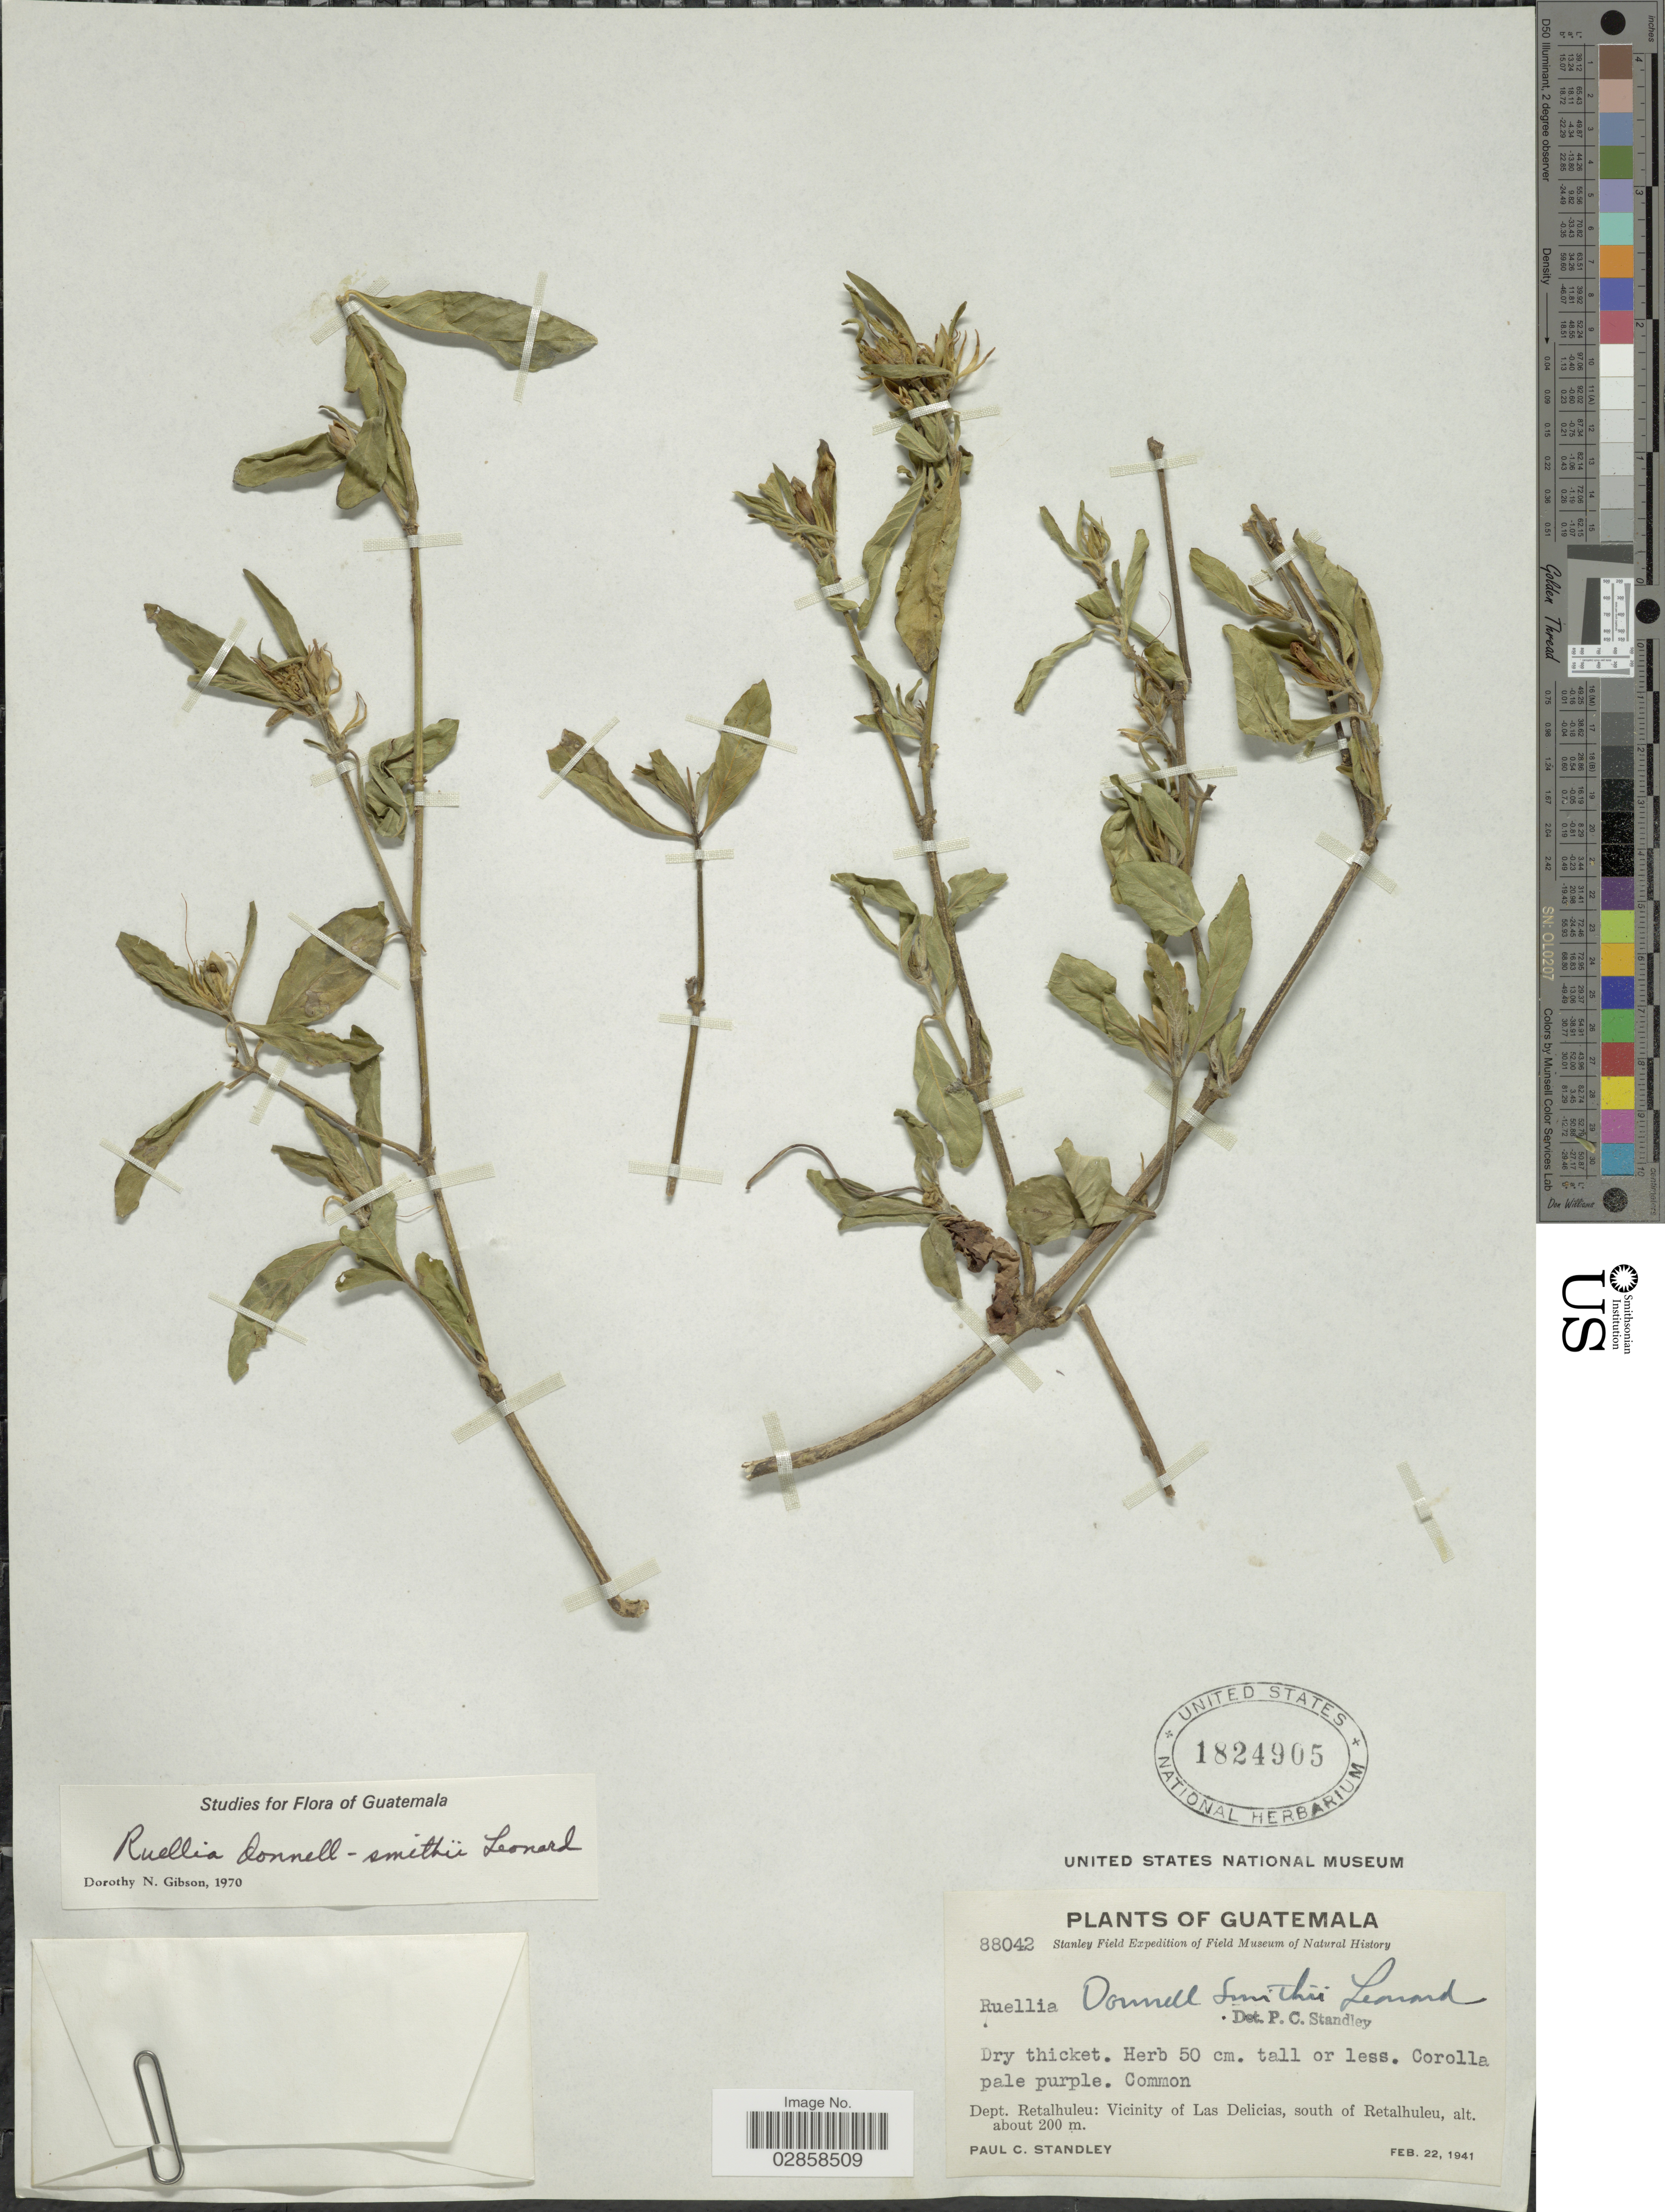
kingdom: Plantae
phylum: Tracheophyta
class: Magnoliopsida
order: Lamiales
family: Acanthaceae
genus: Ruellia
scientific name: Ruellia donnell-smithii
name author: Leonard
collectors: P. C. Standley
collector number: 88042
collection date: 1941-02-22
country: Guatemala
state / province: Retalhuleu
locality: Dept. Retalhuleu: Vicinity of Las Delicias, south of Retalhuleu.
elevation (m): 200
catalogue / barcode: US 1824905